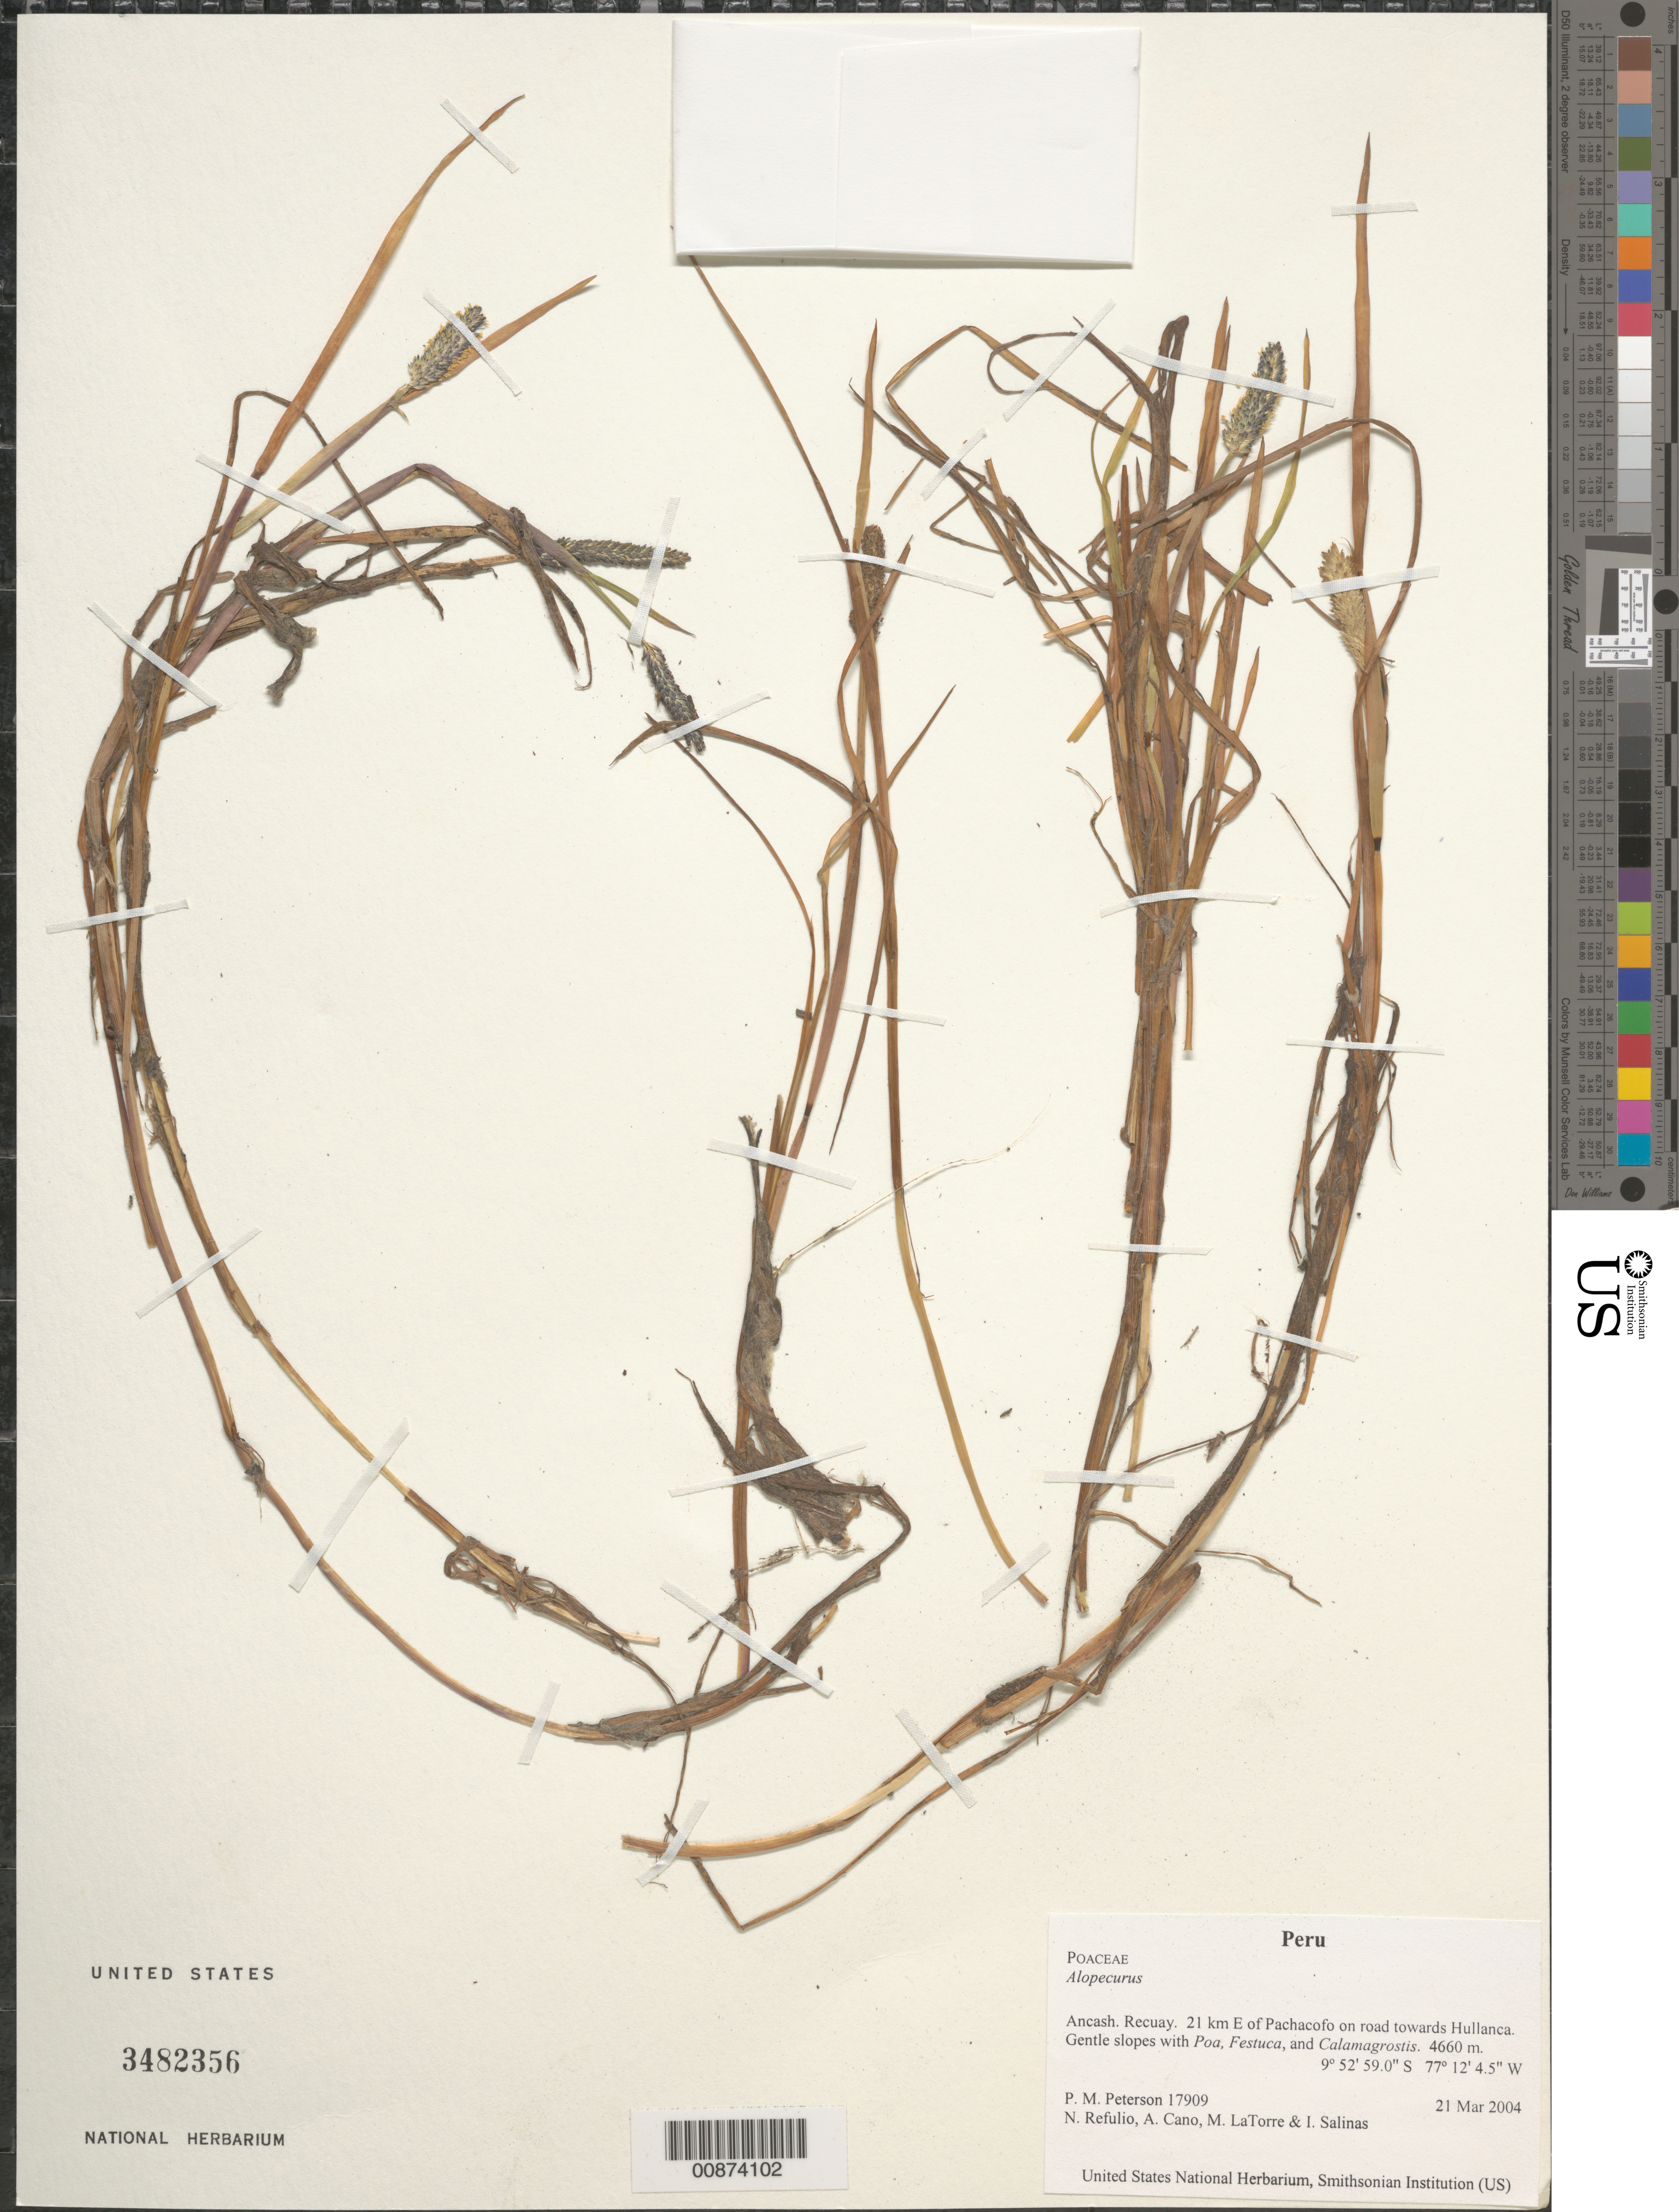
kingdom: Plantae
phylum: Tracheophyta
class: Liliopsida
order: Poales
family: Poaceae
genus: Alopecurus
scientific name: Alopecurus sp.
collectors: P. M. Peterson, N. Refulio-Rodríguez, A. Cano, M. Torre & I. Salinas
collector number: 17909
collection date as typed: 21 Mar 2004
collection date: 2004-03-21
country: Peru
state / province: Ancash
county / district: Recuay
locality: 21 km E of Pachacofo on road towards Hullanca. Gentle slopes with Poa, Festuca, and Calamagrostis.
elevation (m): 4660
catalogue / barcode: US 3482356